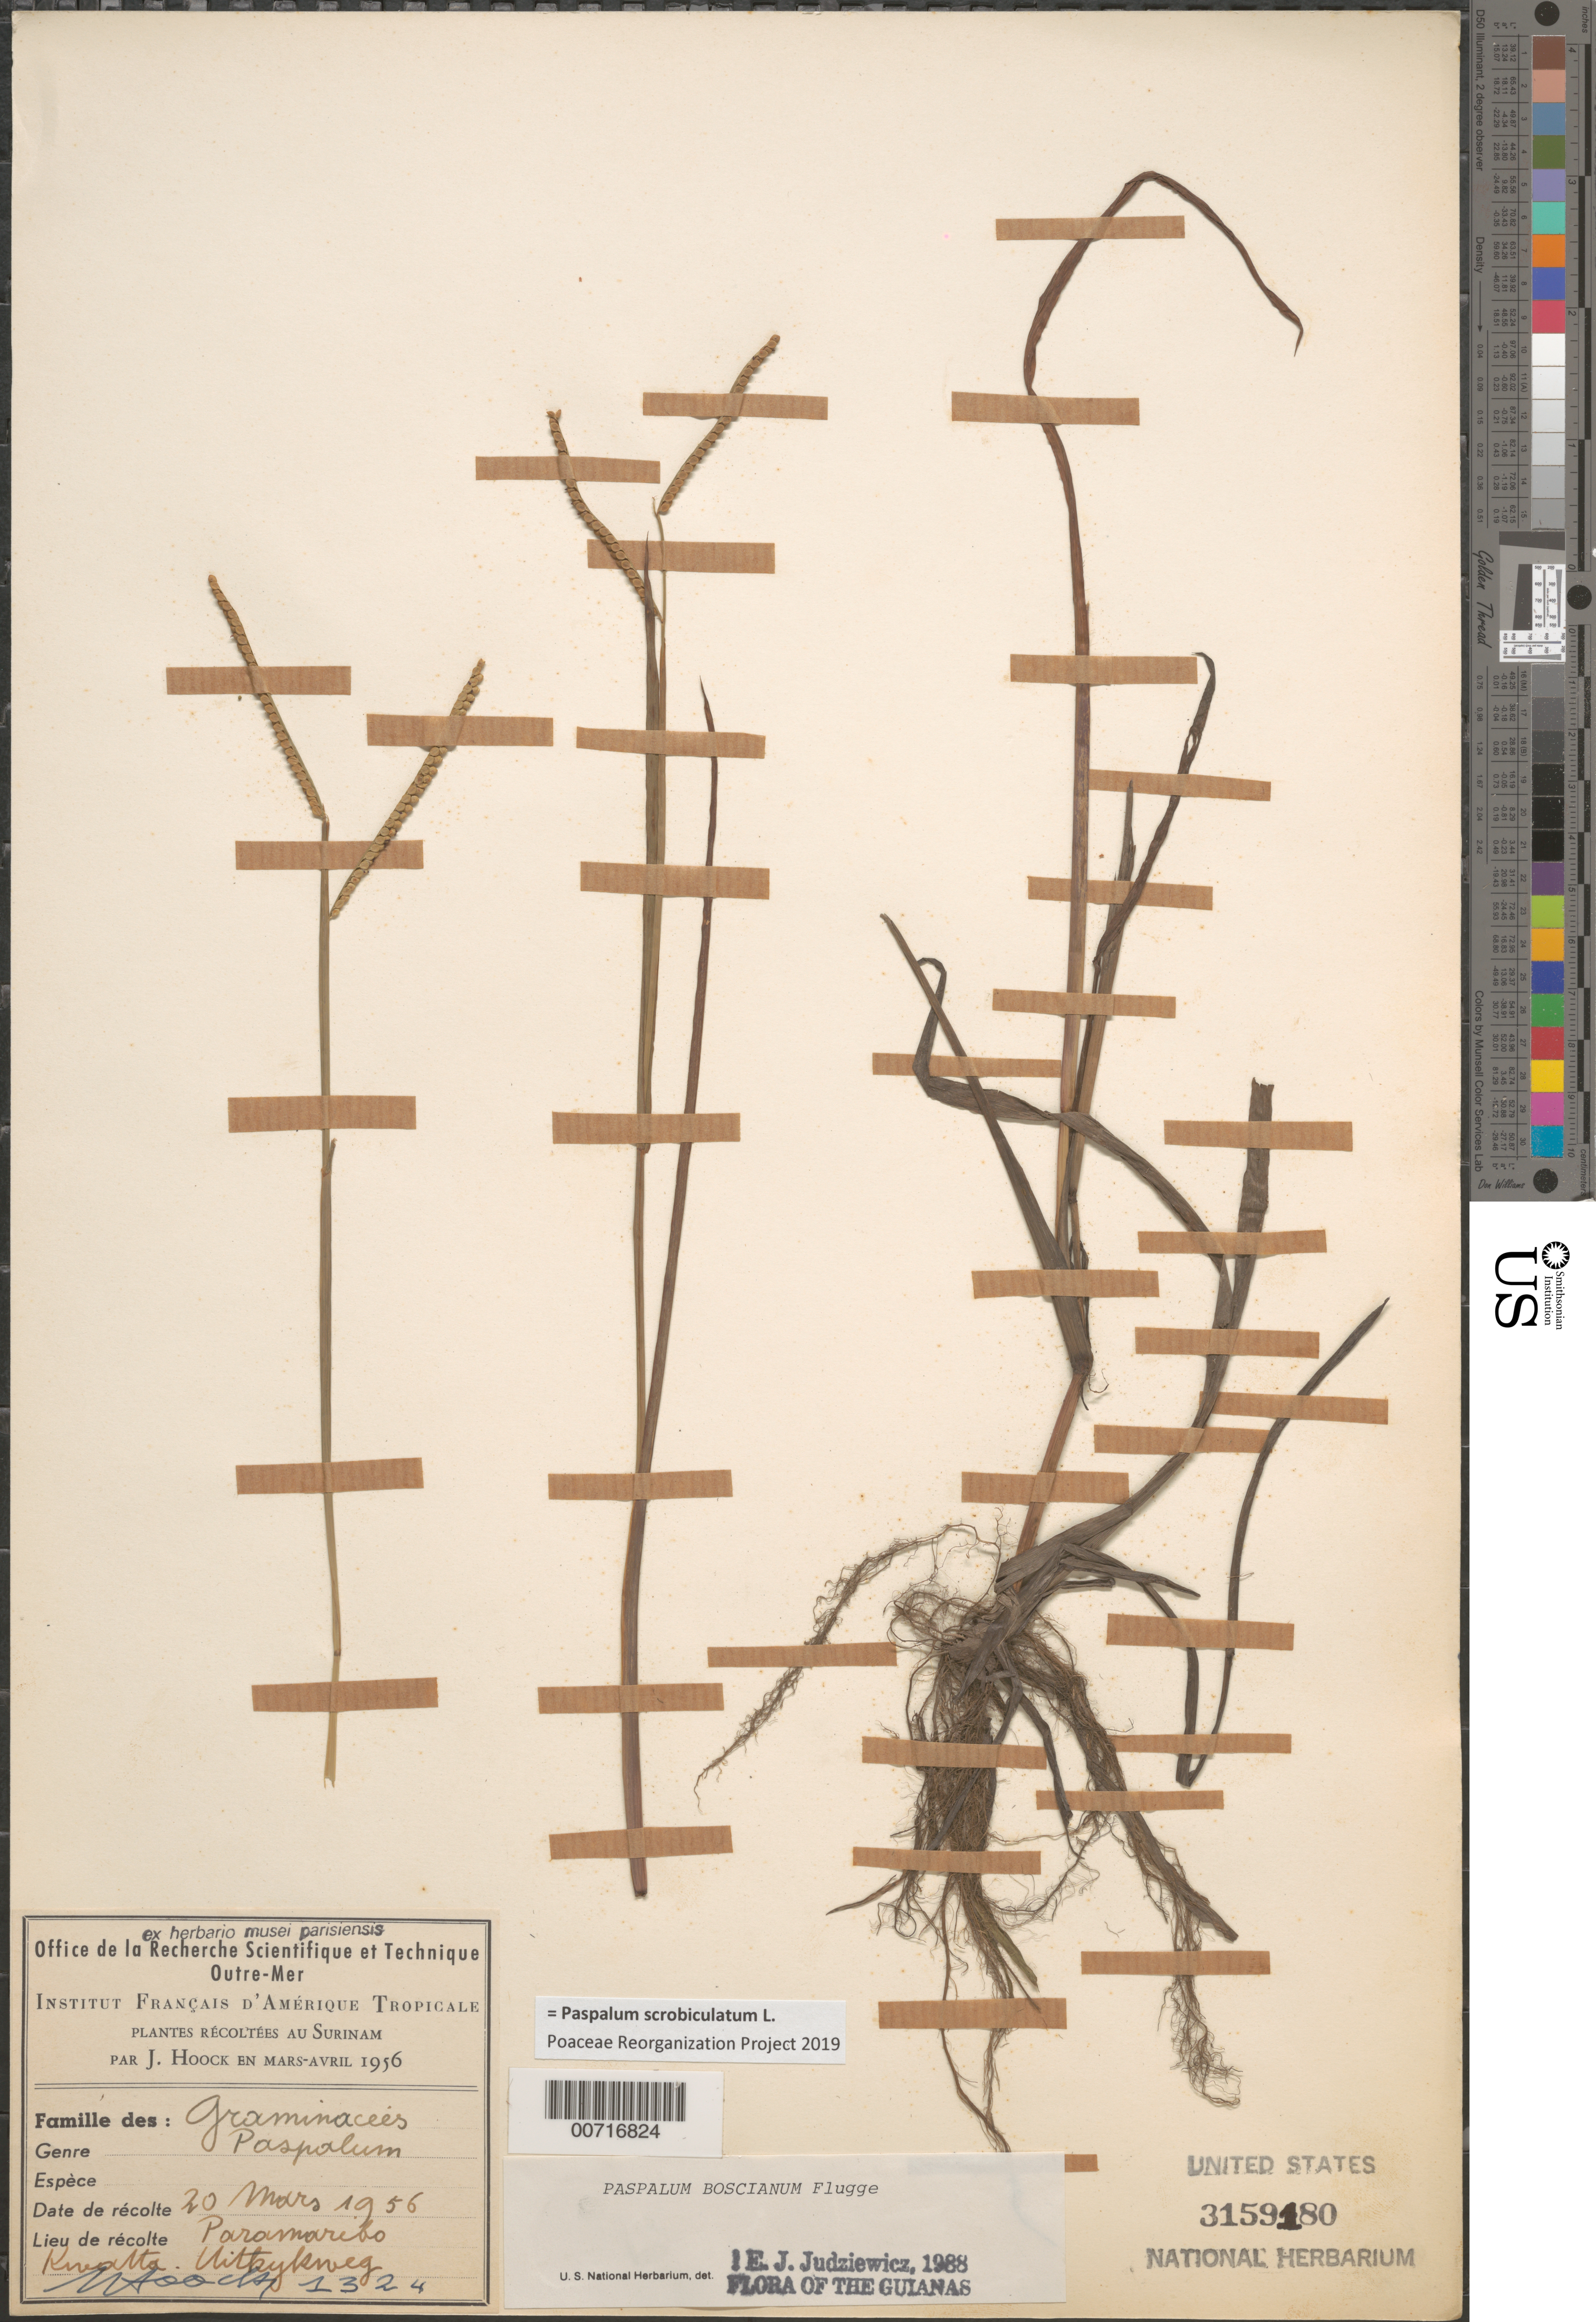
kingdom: Plantae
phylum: Tracheophyta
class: Liliopsida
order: Poales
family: Poaceae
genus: Paspalum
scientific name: Paspalum scrobiculatum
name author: L.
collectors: J. Hoock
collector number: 1324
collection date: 1956-03-20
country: Suriname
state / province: Paramaribo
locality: Kwatta. Uitkijkweg.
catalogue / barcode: US 3159180